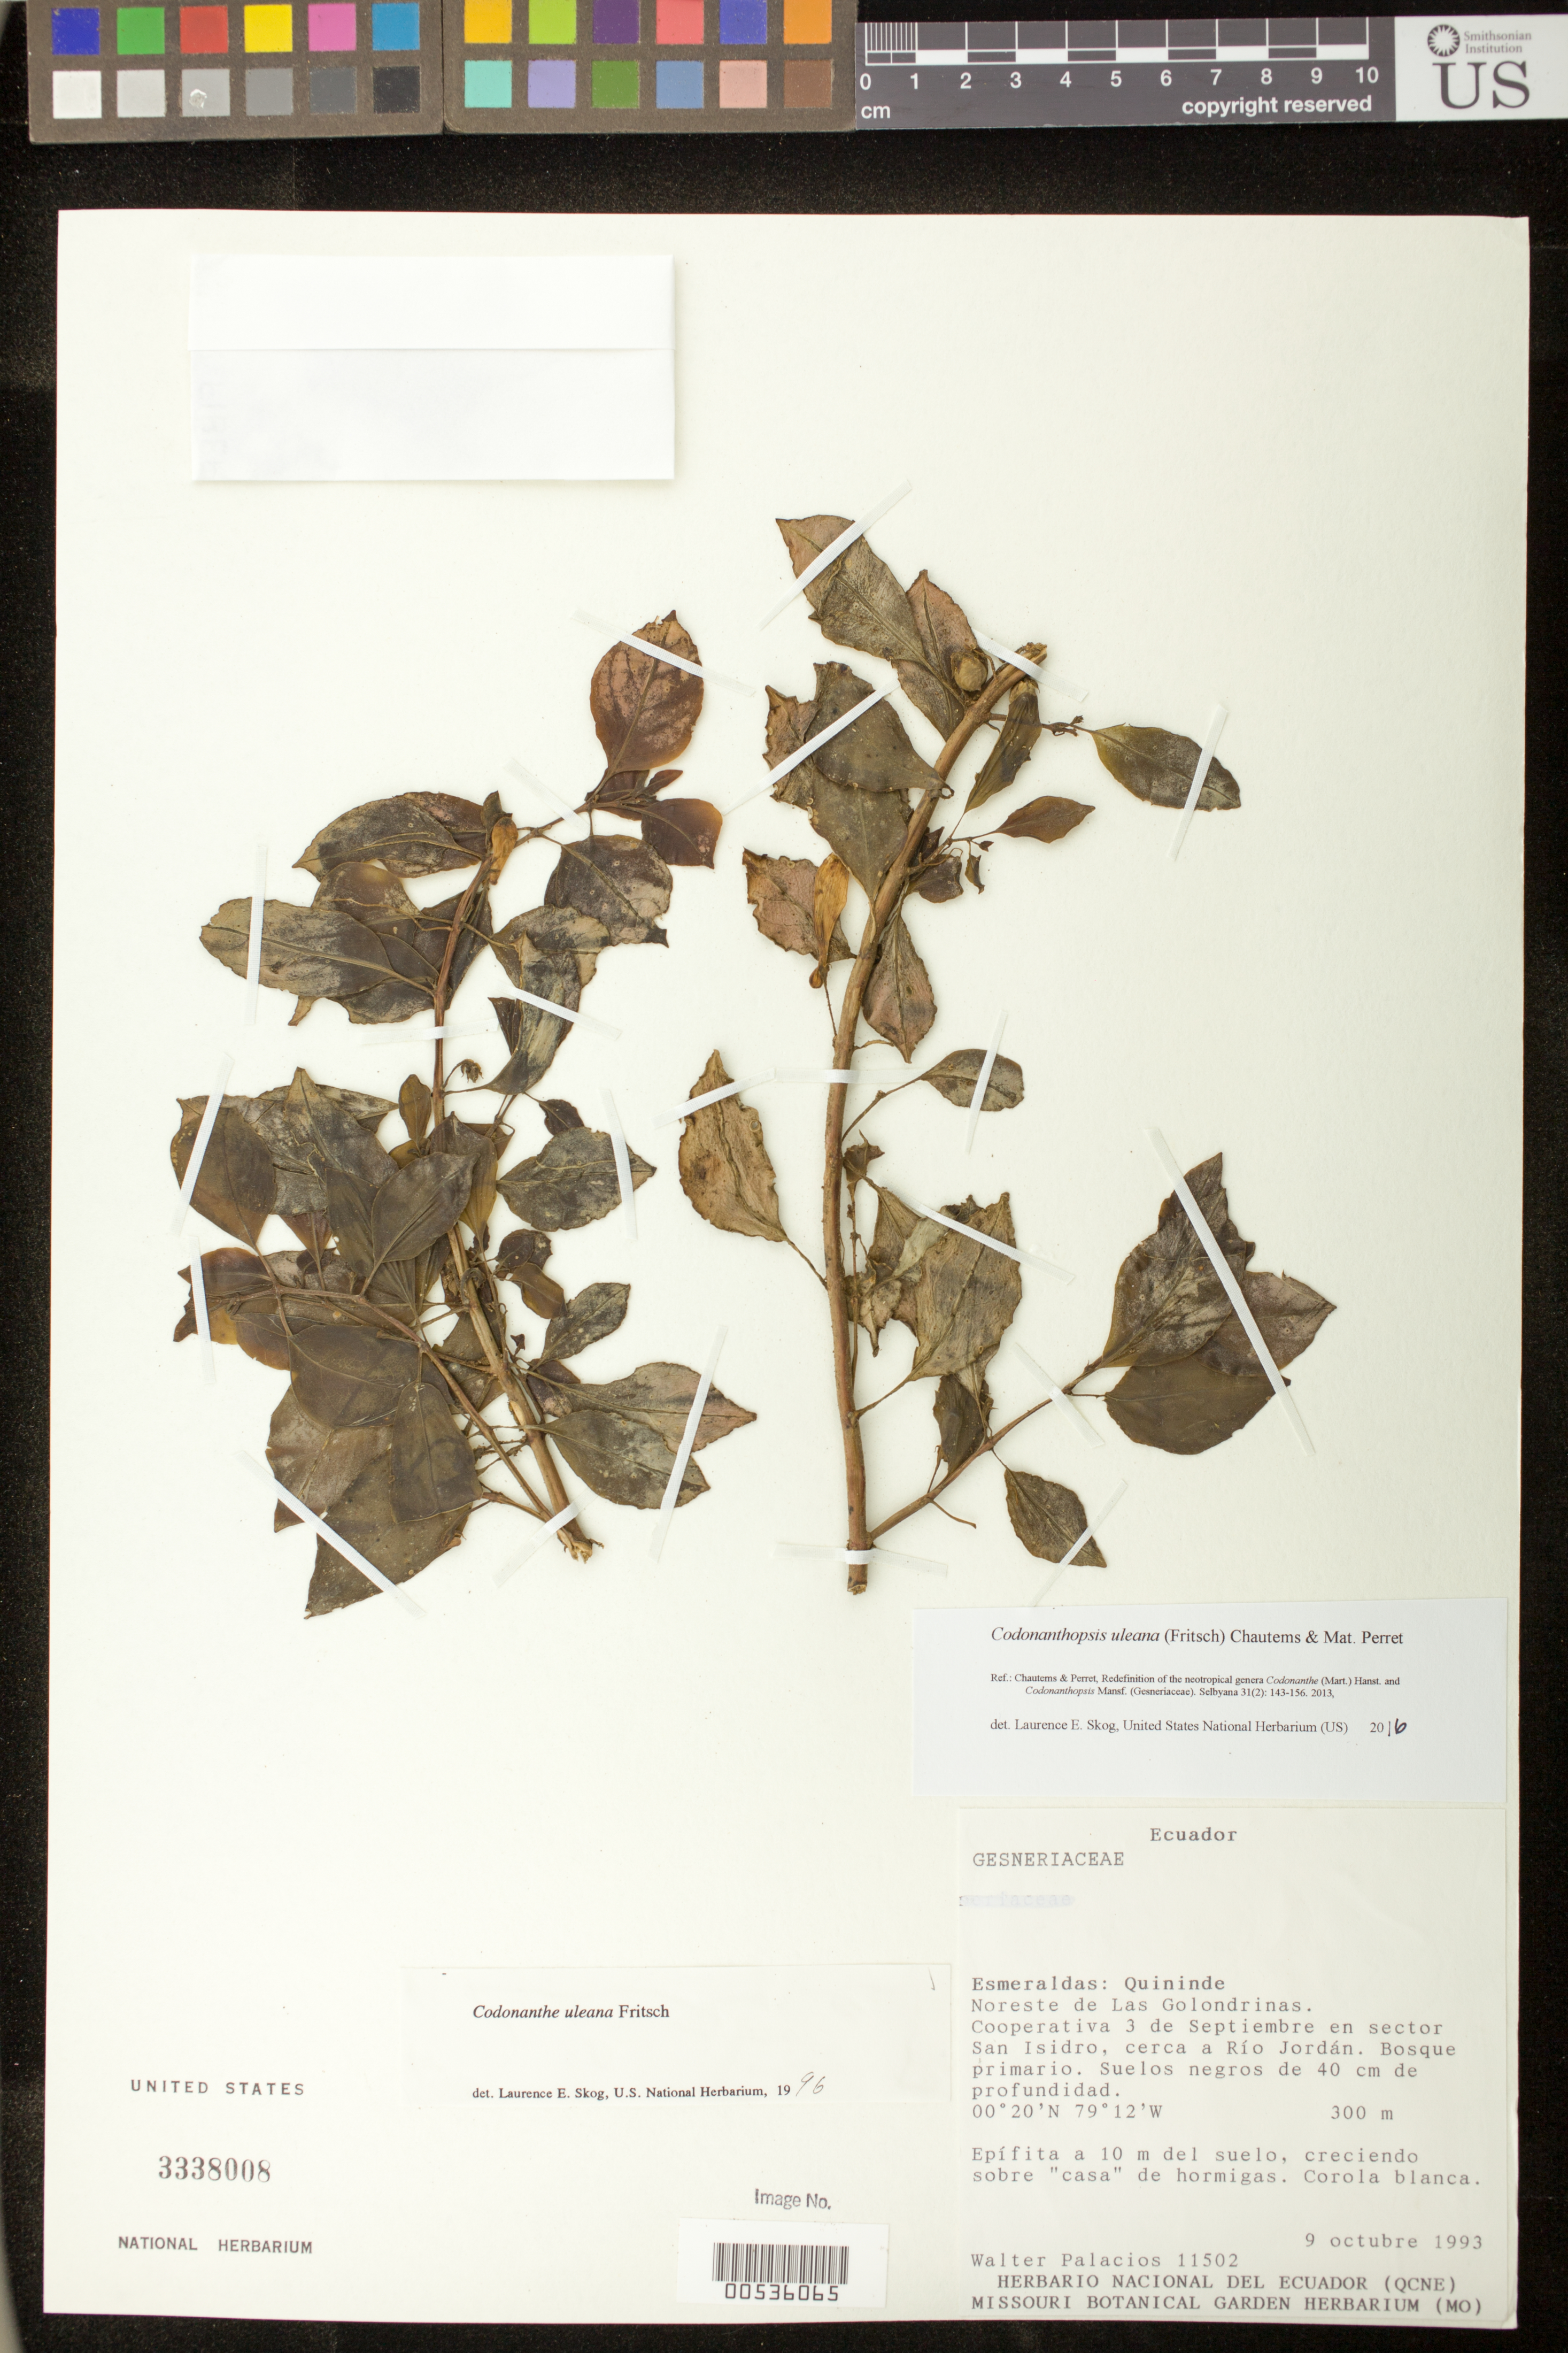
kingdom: Plantae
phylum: Tracheophyta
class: Magnoliopsida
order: Lamiales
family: Gesneriaceae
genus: Codonanthopsis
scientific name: Codonanthopsis uleana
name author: (Fritsch) Chautems & Mat.Perret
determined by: Skog, Laurence E.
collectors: W. Palacios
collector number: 11502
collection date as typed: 09 Oct 1993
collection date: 1993-10-09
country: Ecuador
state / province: Esmeraldas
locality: Quininde: Noreste de Las Golondrinas, Cooperative 3 de Septiembre en sector San Isidro, cerca a Río Jordán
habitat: Bosque primario; suelos negros de 40 cm de profundidad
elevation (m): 300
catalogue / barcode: US 3338008